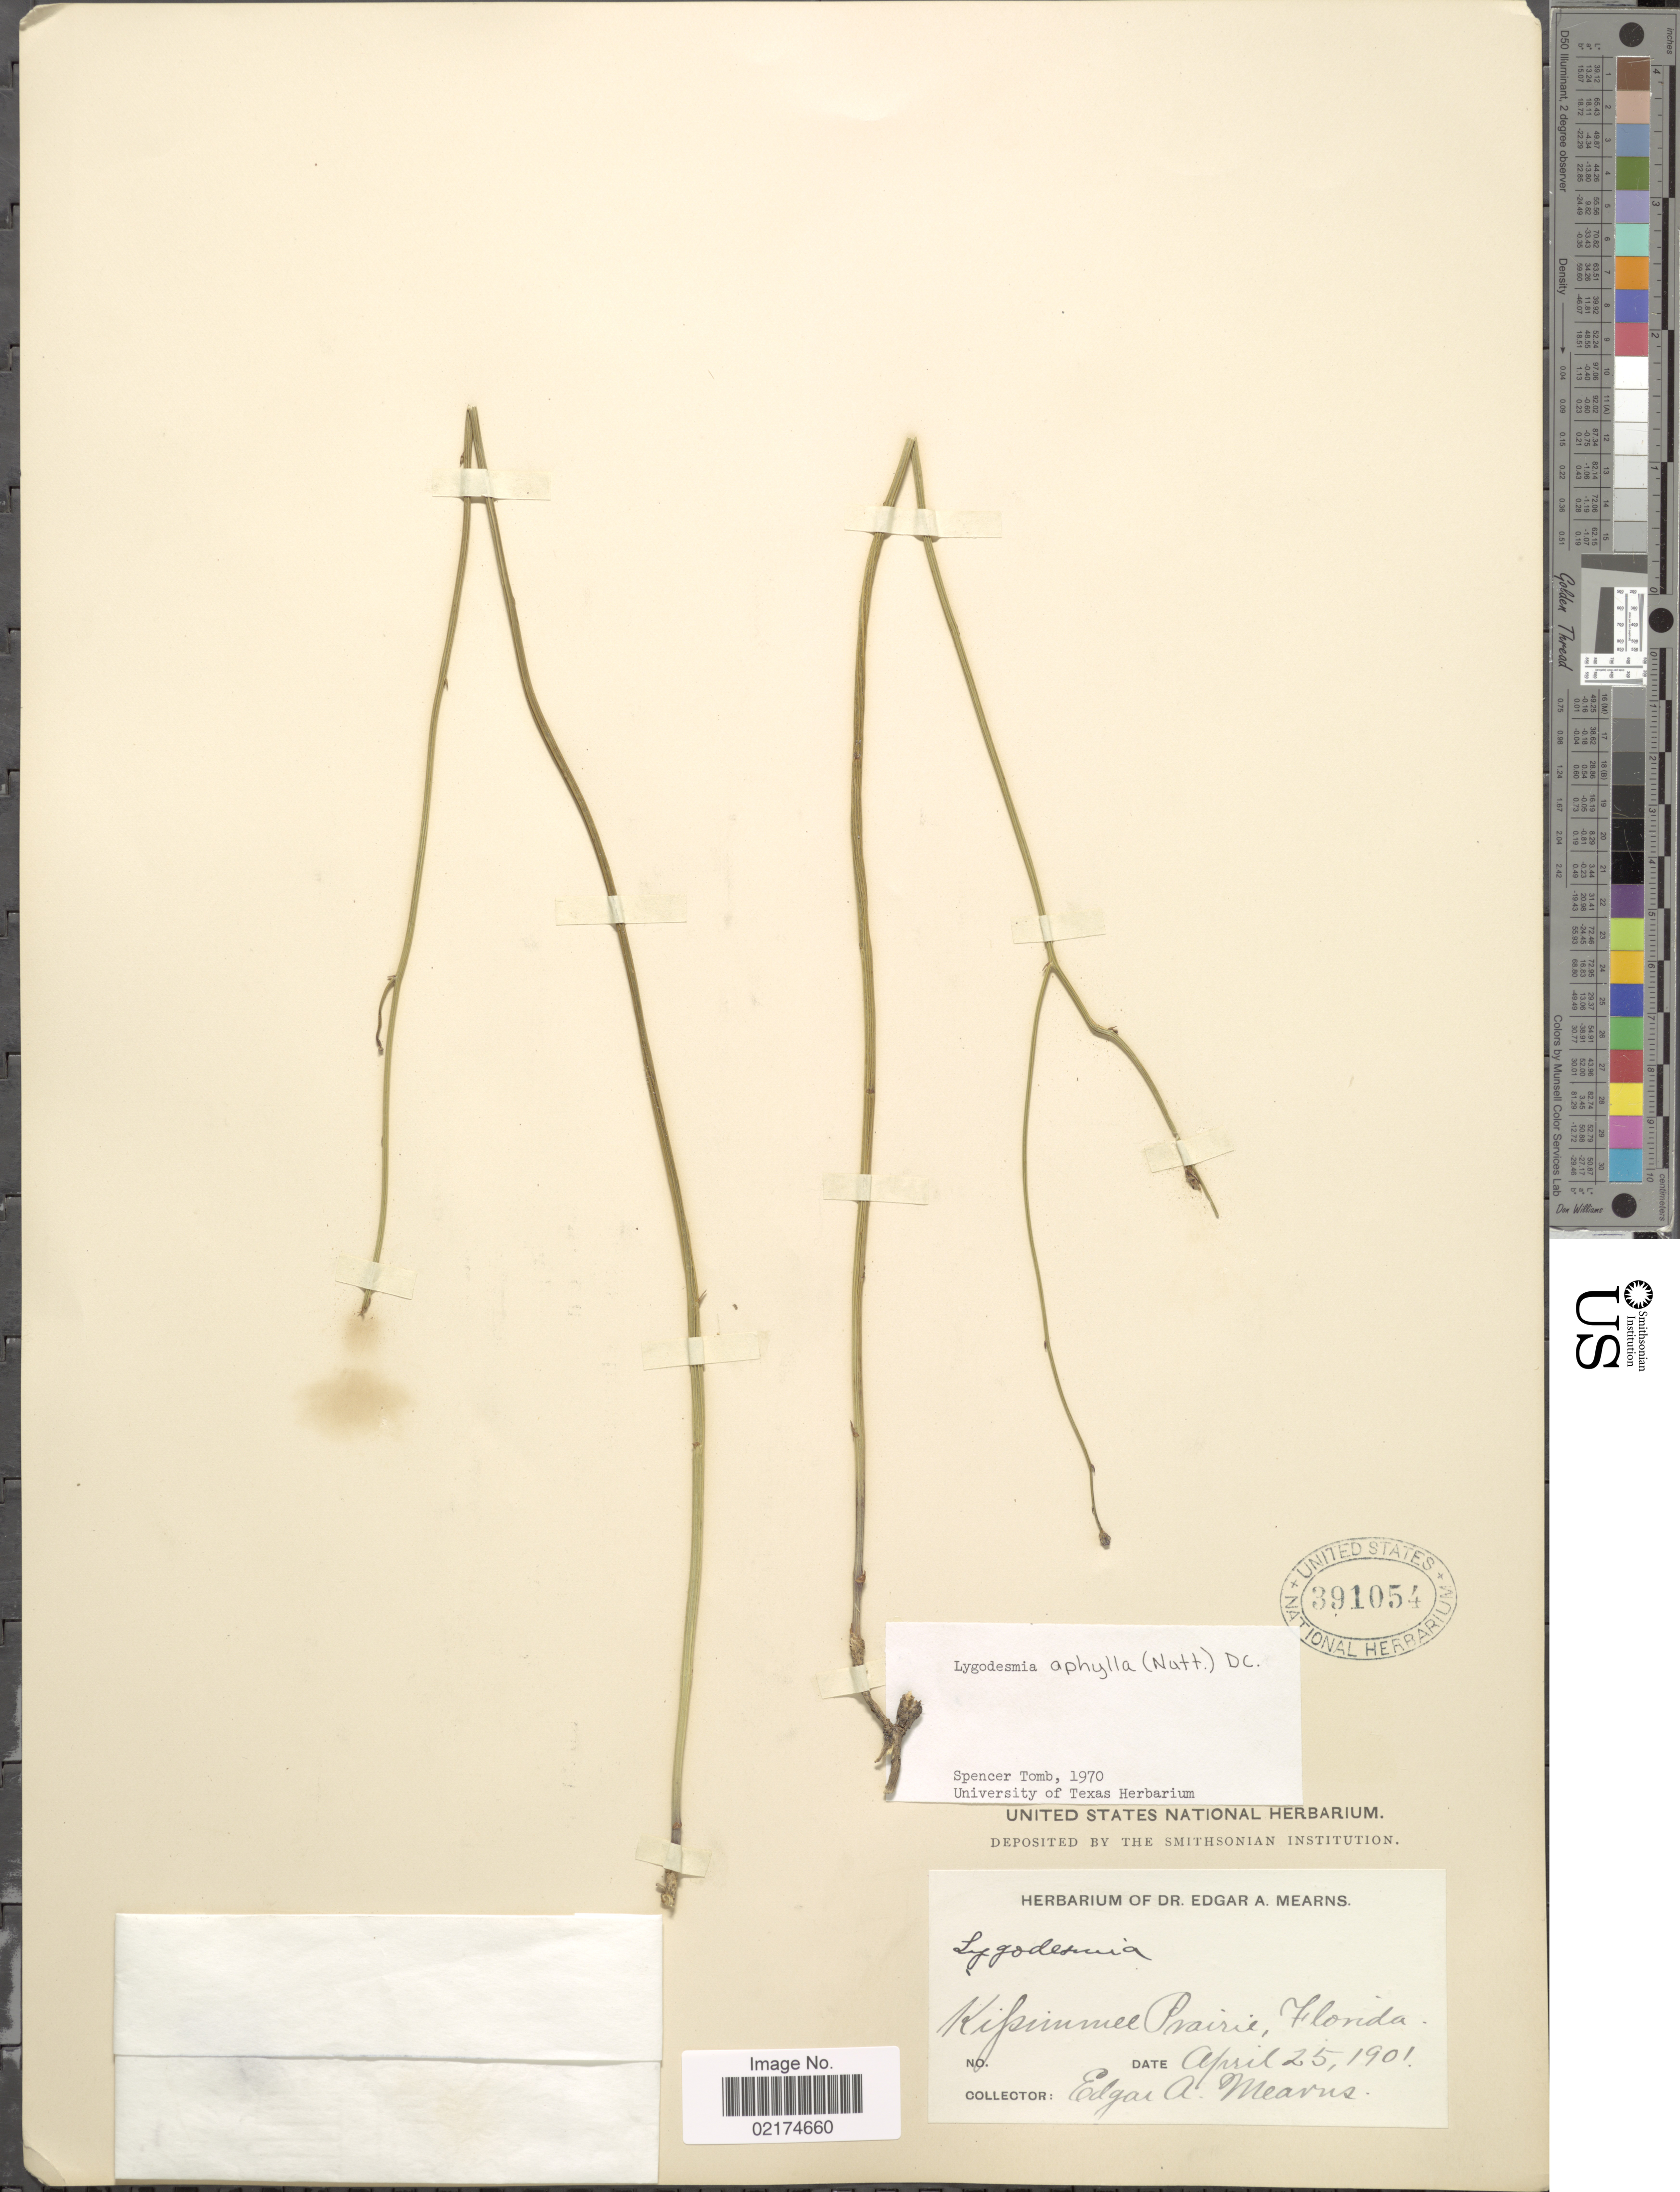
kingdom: Plantae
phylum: Tracheophyta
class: Magnoliopsida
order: Asterales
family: Asteraceae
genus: Lygodesmia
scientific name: Lygodesmia aphylla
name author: (Nutt.) DC.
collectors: E. A. Mearns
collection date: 1901-04-25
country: United States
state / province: Florida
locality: Kipimmee Prairie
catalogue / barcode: US 391054